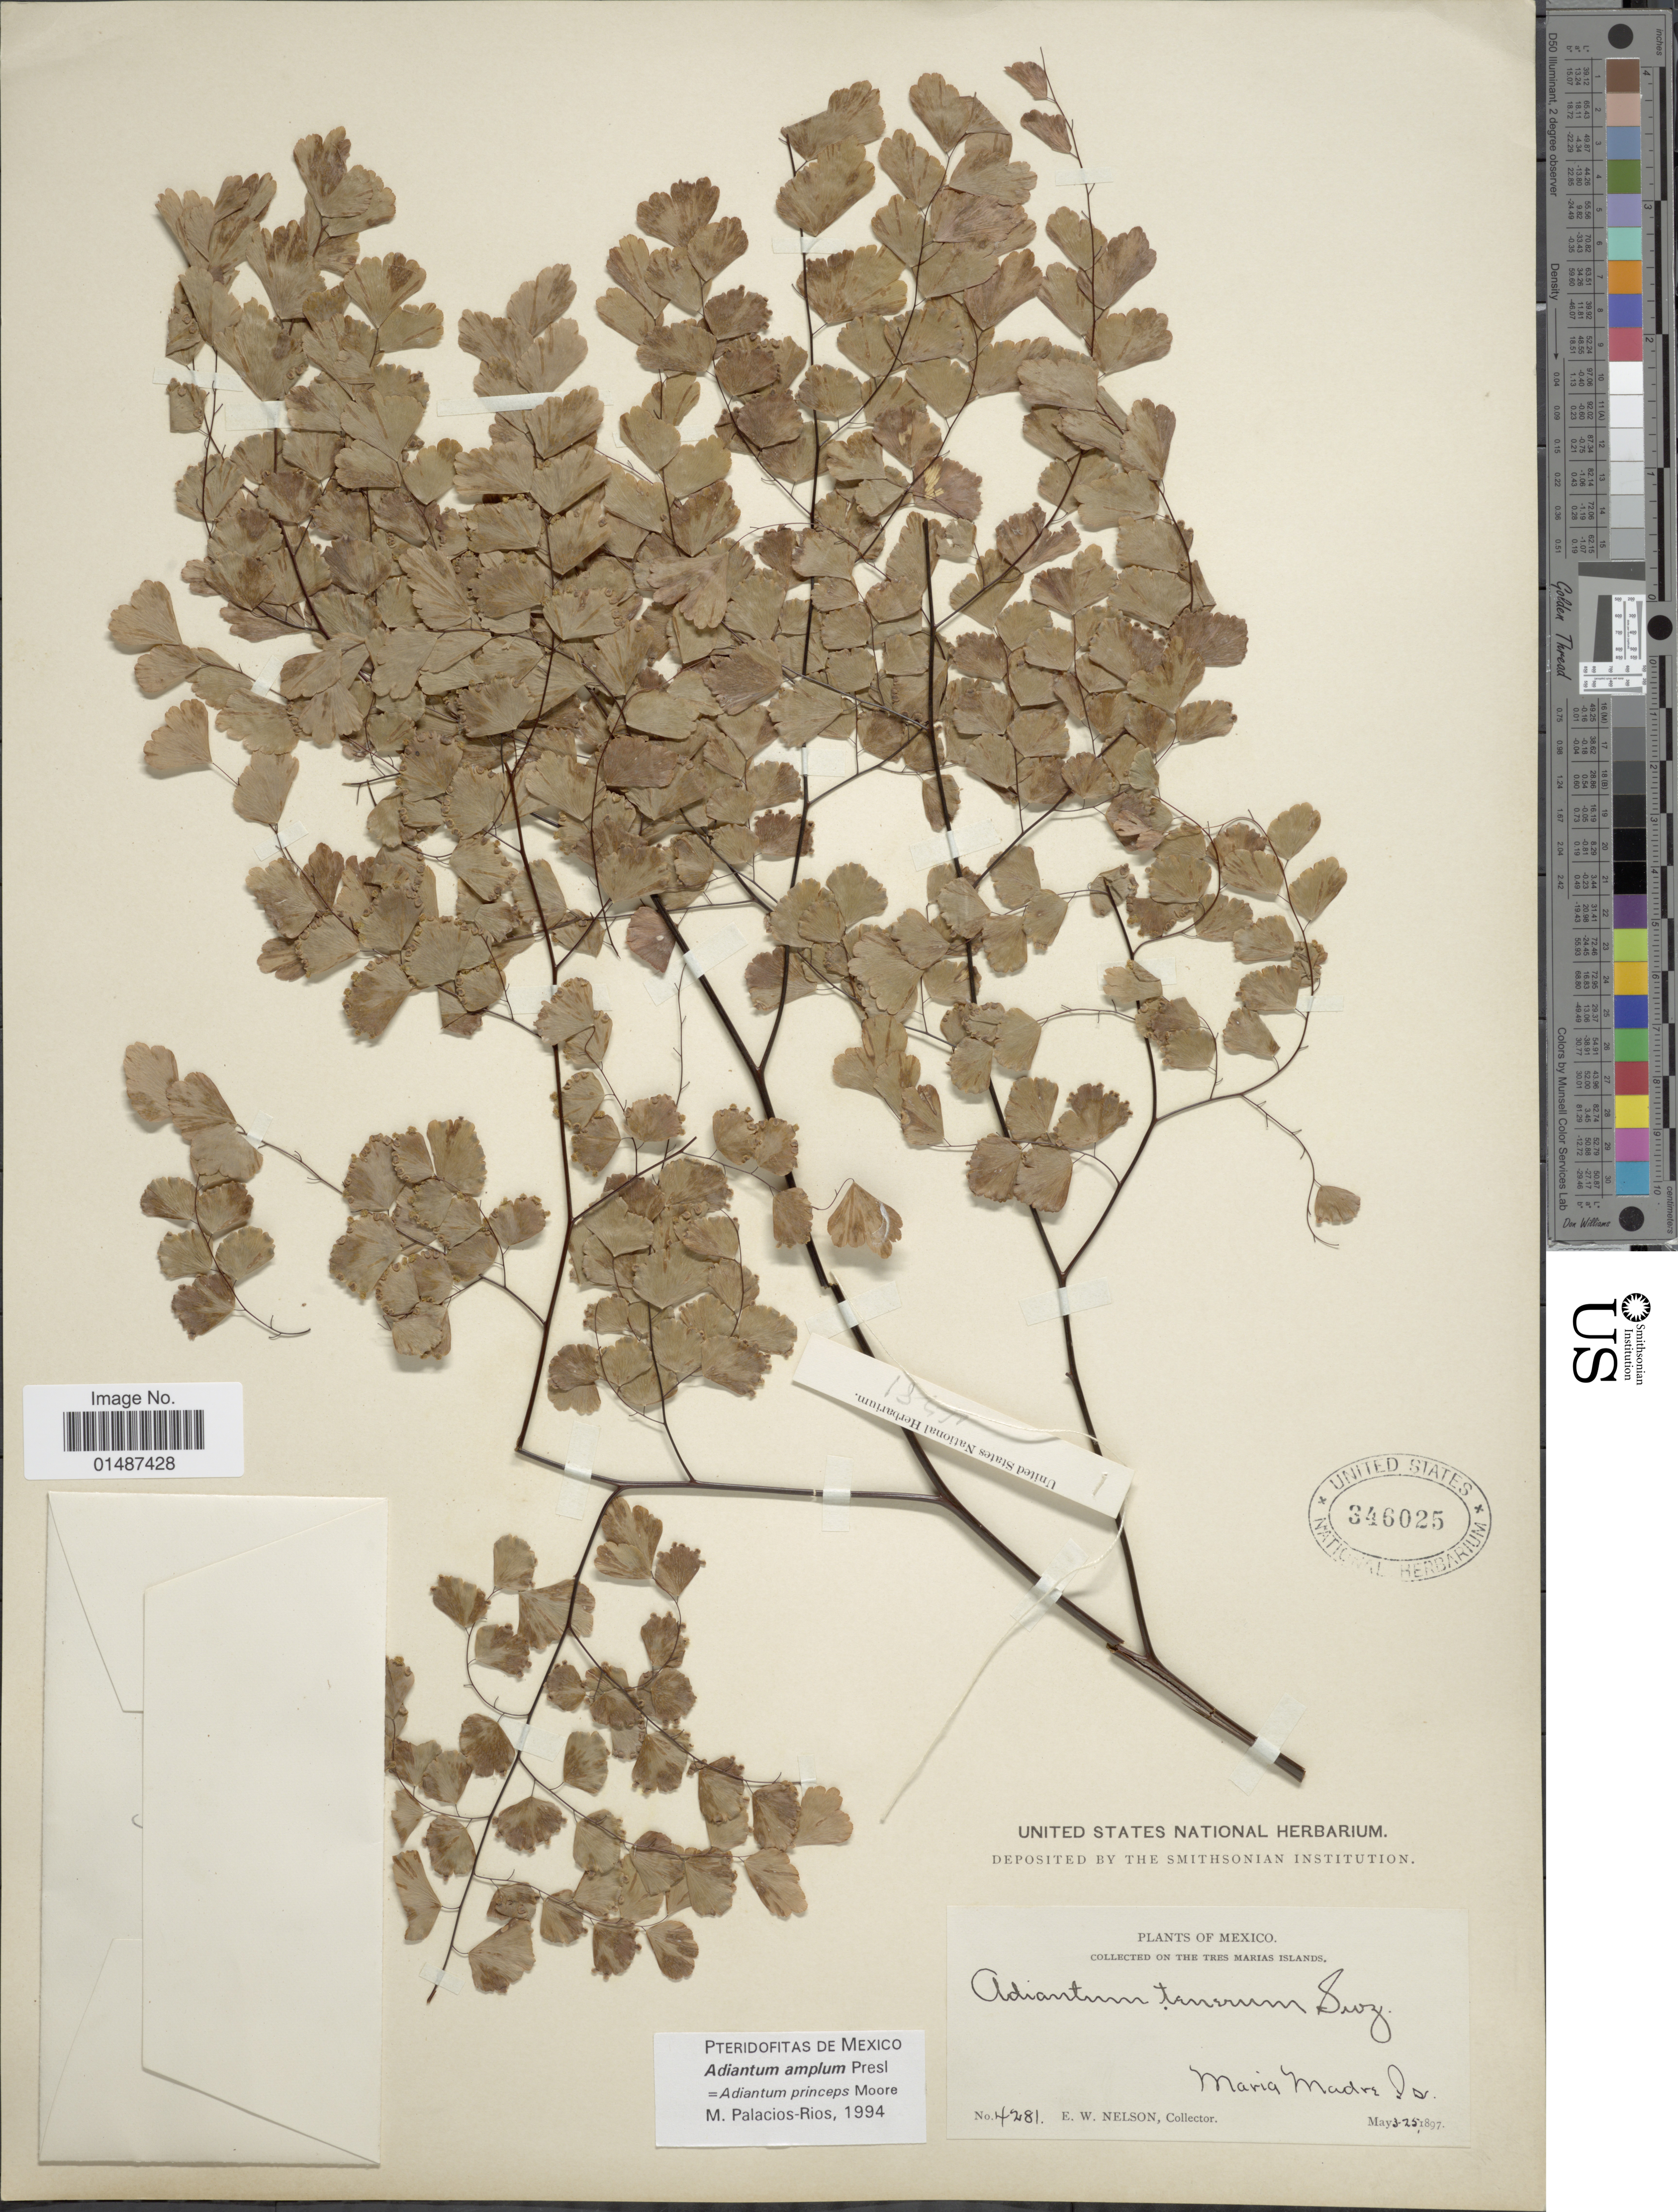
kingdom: Plantae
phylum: Tracheophyta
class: Polypodiopsida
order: Polypodiales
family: Pteridaceae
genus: Adiantum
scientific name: Adiantum amplum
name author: C. Presl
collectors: E. W. Nelson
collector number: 4281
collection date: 1897-05-03/1897-05-25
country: Mexico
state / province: Nayarit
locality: On the Tres Marias Islands, Maria Madre Is.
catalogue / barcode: US 346025